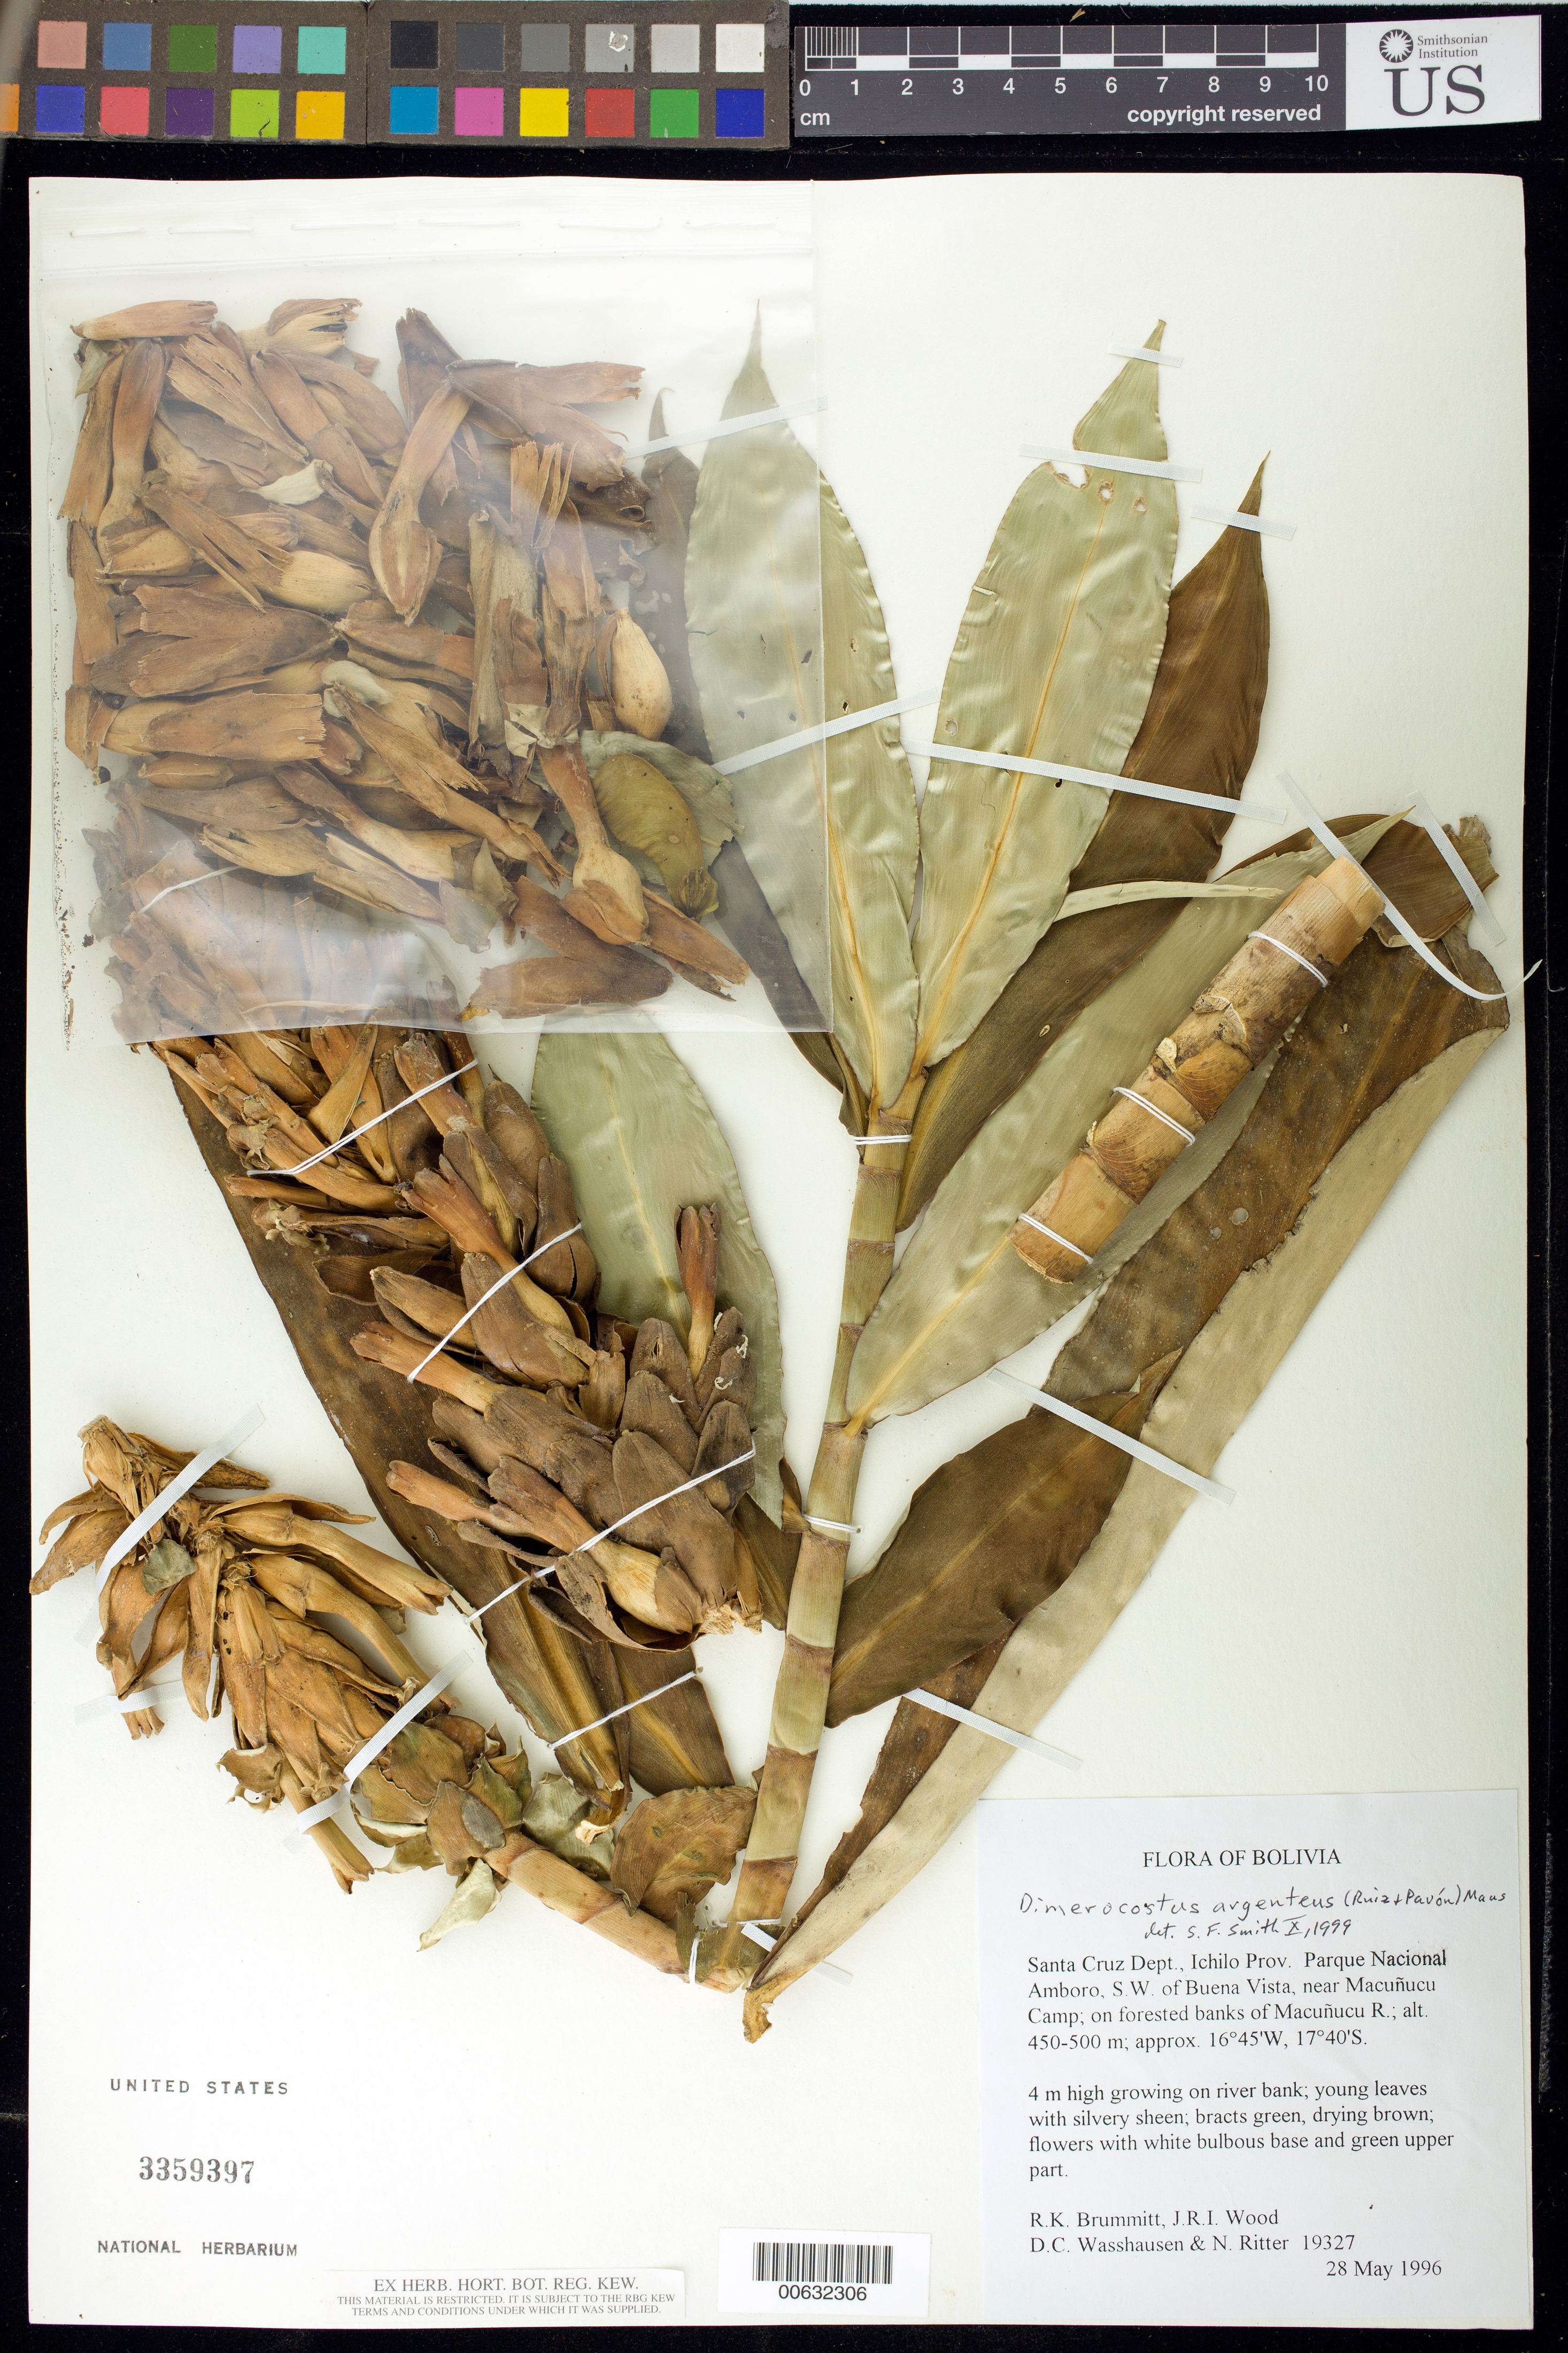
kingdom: Plantae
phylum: Tracheophyta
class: Liliopsida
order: Zingiberales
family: Costaceae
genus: Dimerocostus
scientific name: Dimerocostus argenteus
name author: (Ruiz & Pav.) Maas & H. Maas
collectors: R. K. Brummitt, J. R. I. Wood, D. C. Wasshausen & N. Ritter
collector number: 19327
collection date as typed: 28 May 1996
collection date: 1996-05-28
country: Bolivia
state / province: Santa Cruz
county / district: Ichilo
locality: Amboro National Park, SW of Buena Vista, near Macunucu Camp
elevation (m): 459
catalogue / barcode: US 3359397